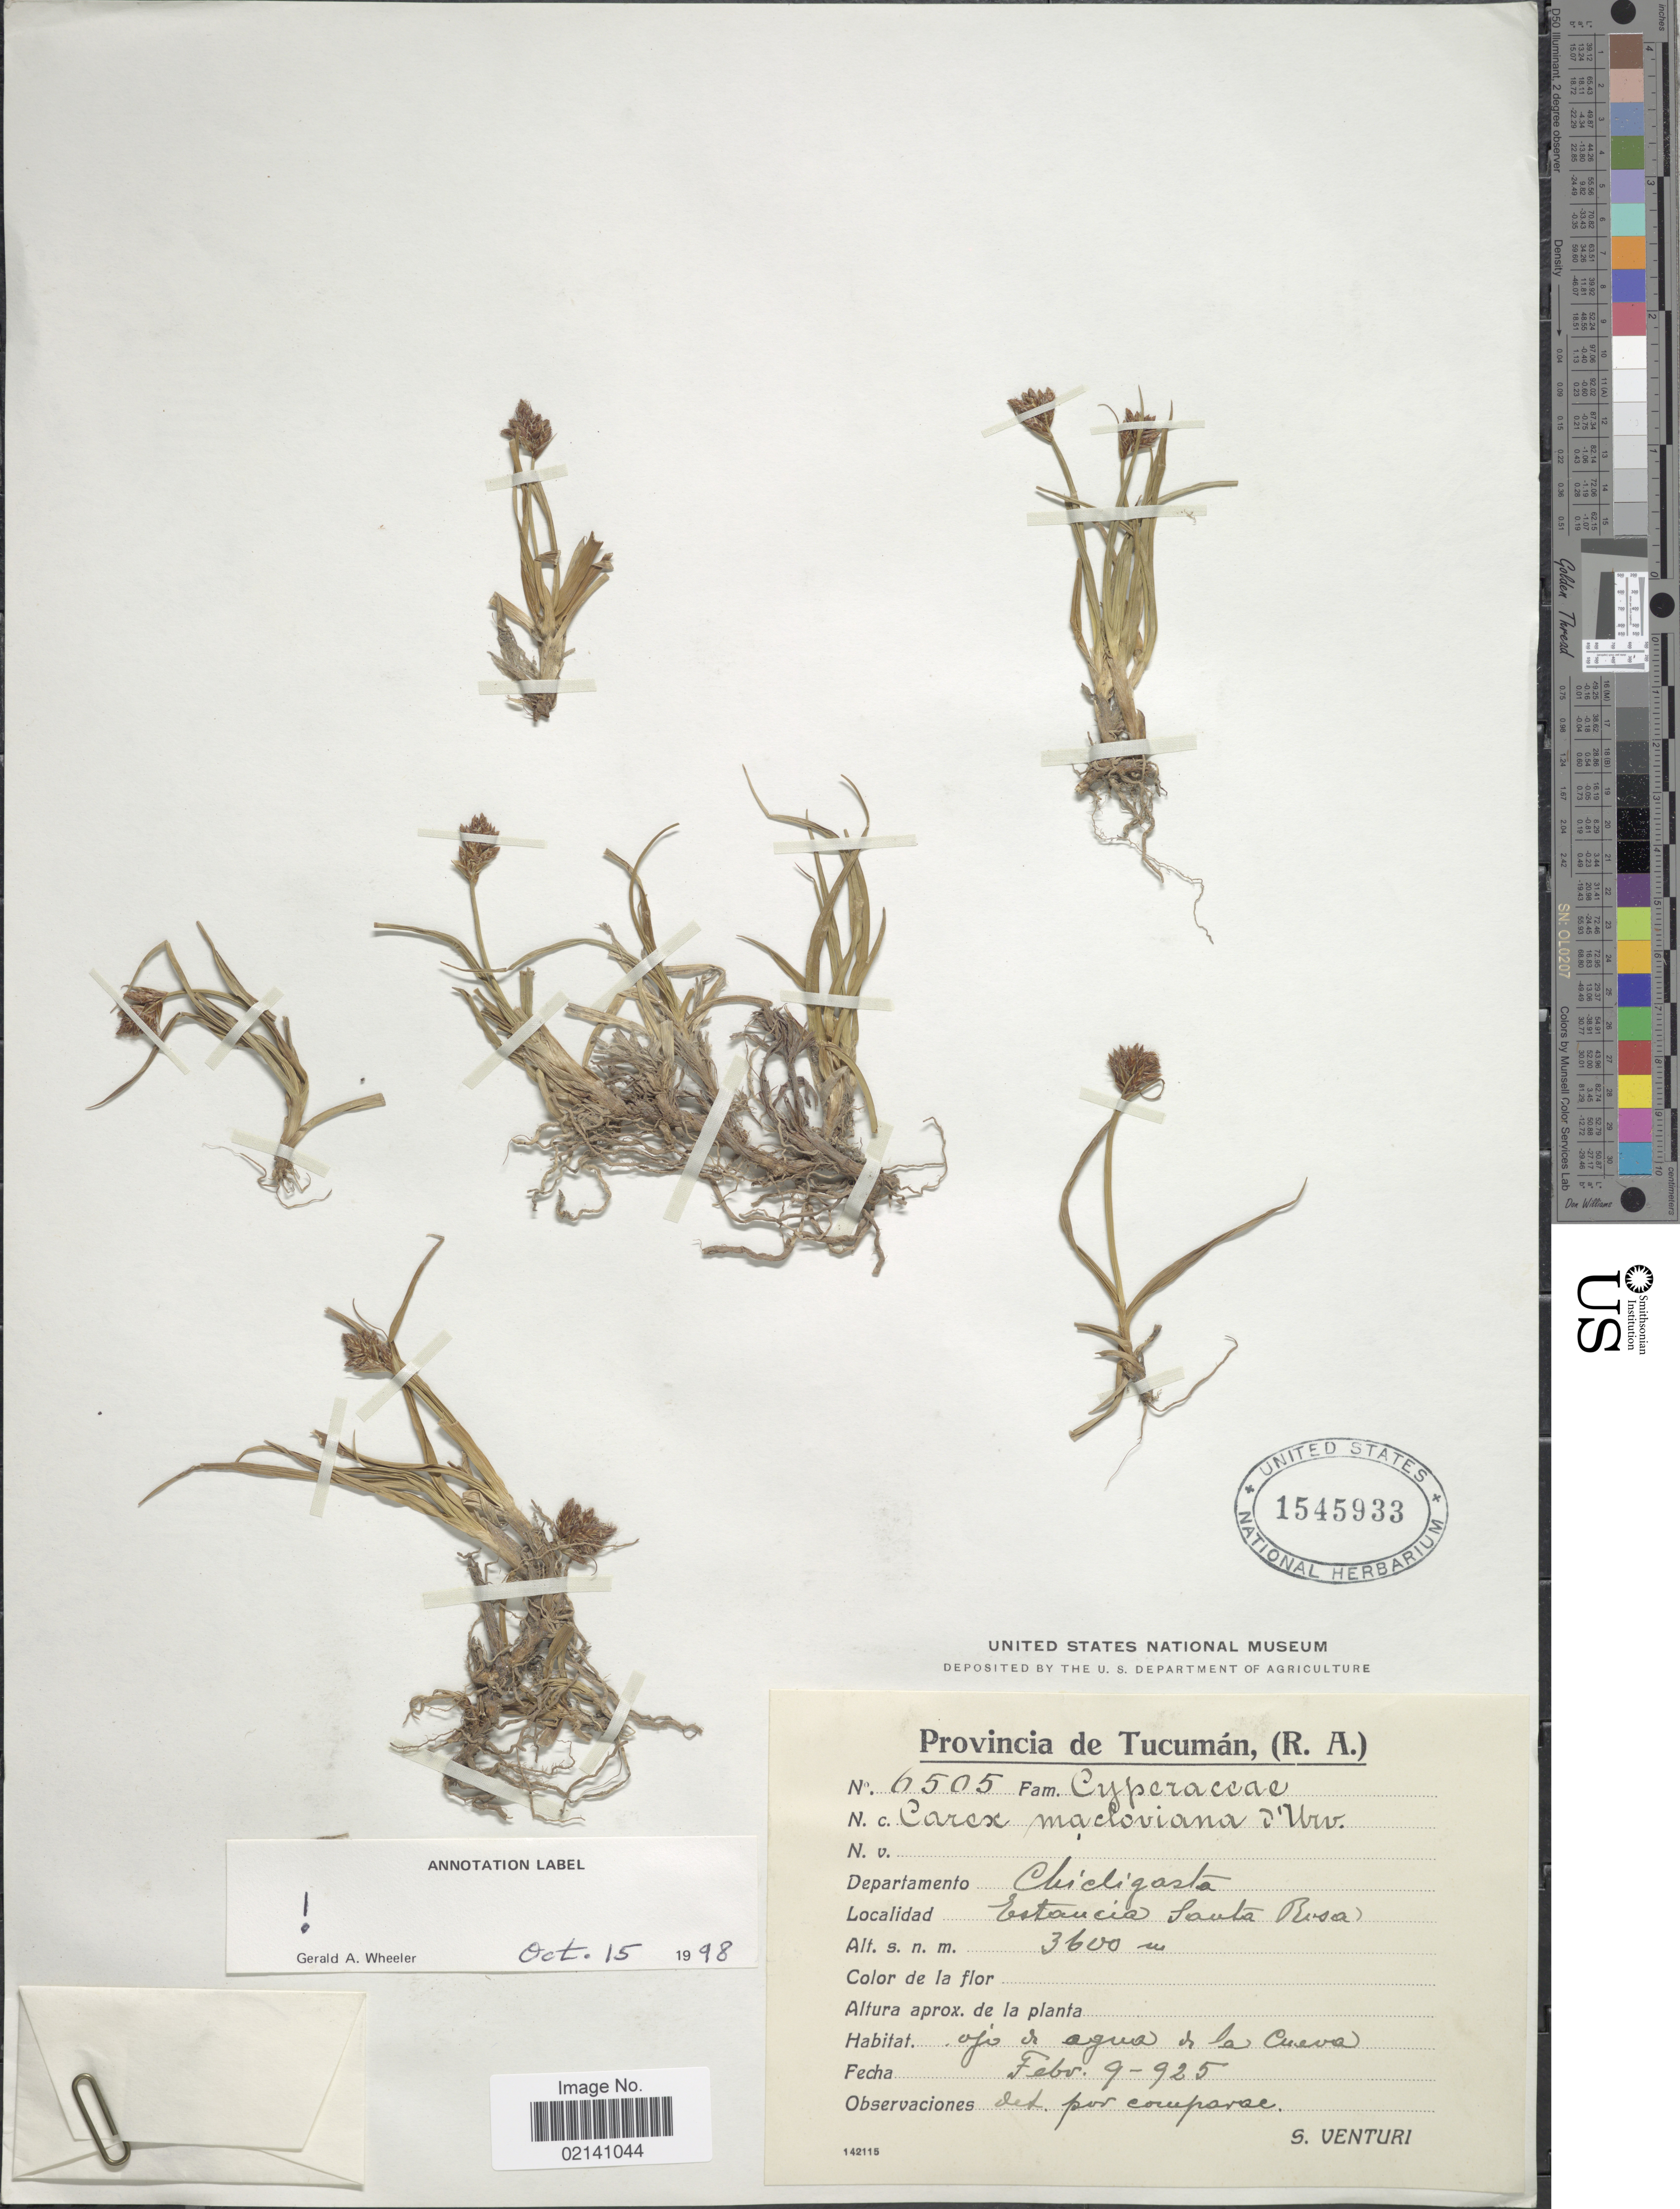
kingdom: Plantae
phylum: Tracheophyta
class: Liliopsida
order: Poales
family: Cyperaceae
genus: Carex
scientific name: Carex pseudomacloviana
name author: G.A. Wheeler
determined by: Jimnéz-Mejias, Pedro, (UPOS), Universidad Pablo de Olavide (SPAIN)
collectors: S. Venturi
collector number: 6505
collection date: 1925-02-09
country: Argentina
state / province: Tucuman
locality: Provincia de Tucuman (R.A.), Departamento Chicligasta, Estancia Santa Rosa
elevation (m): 3600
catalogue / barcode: US 1545933